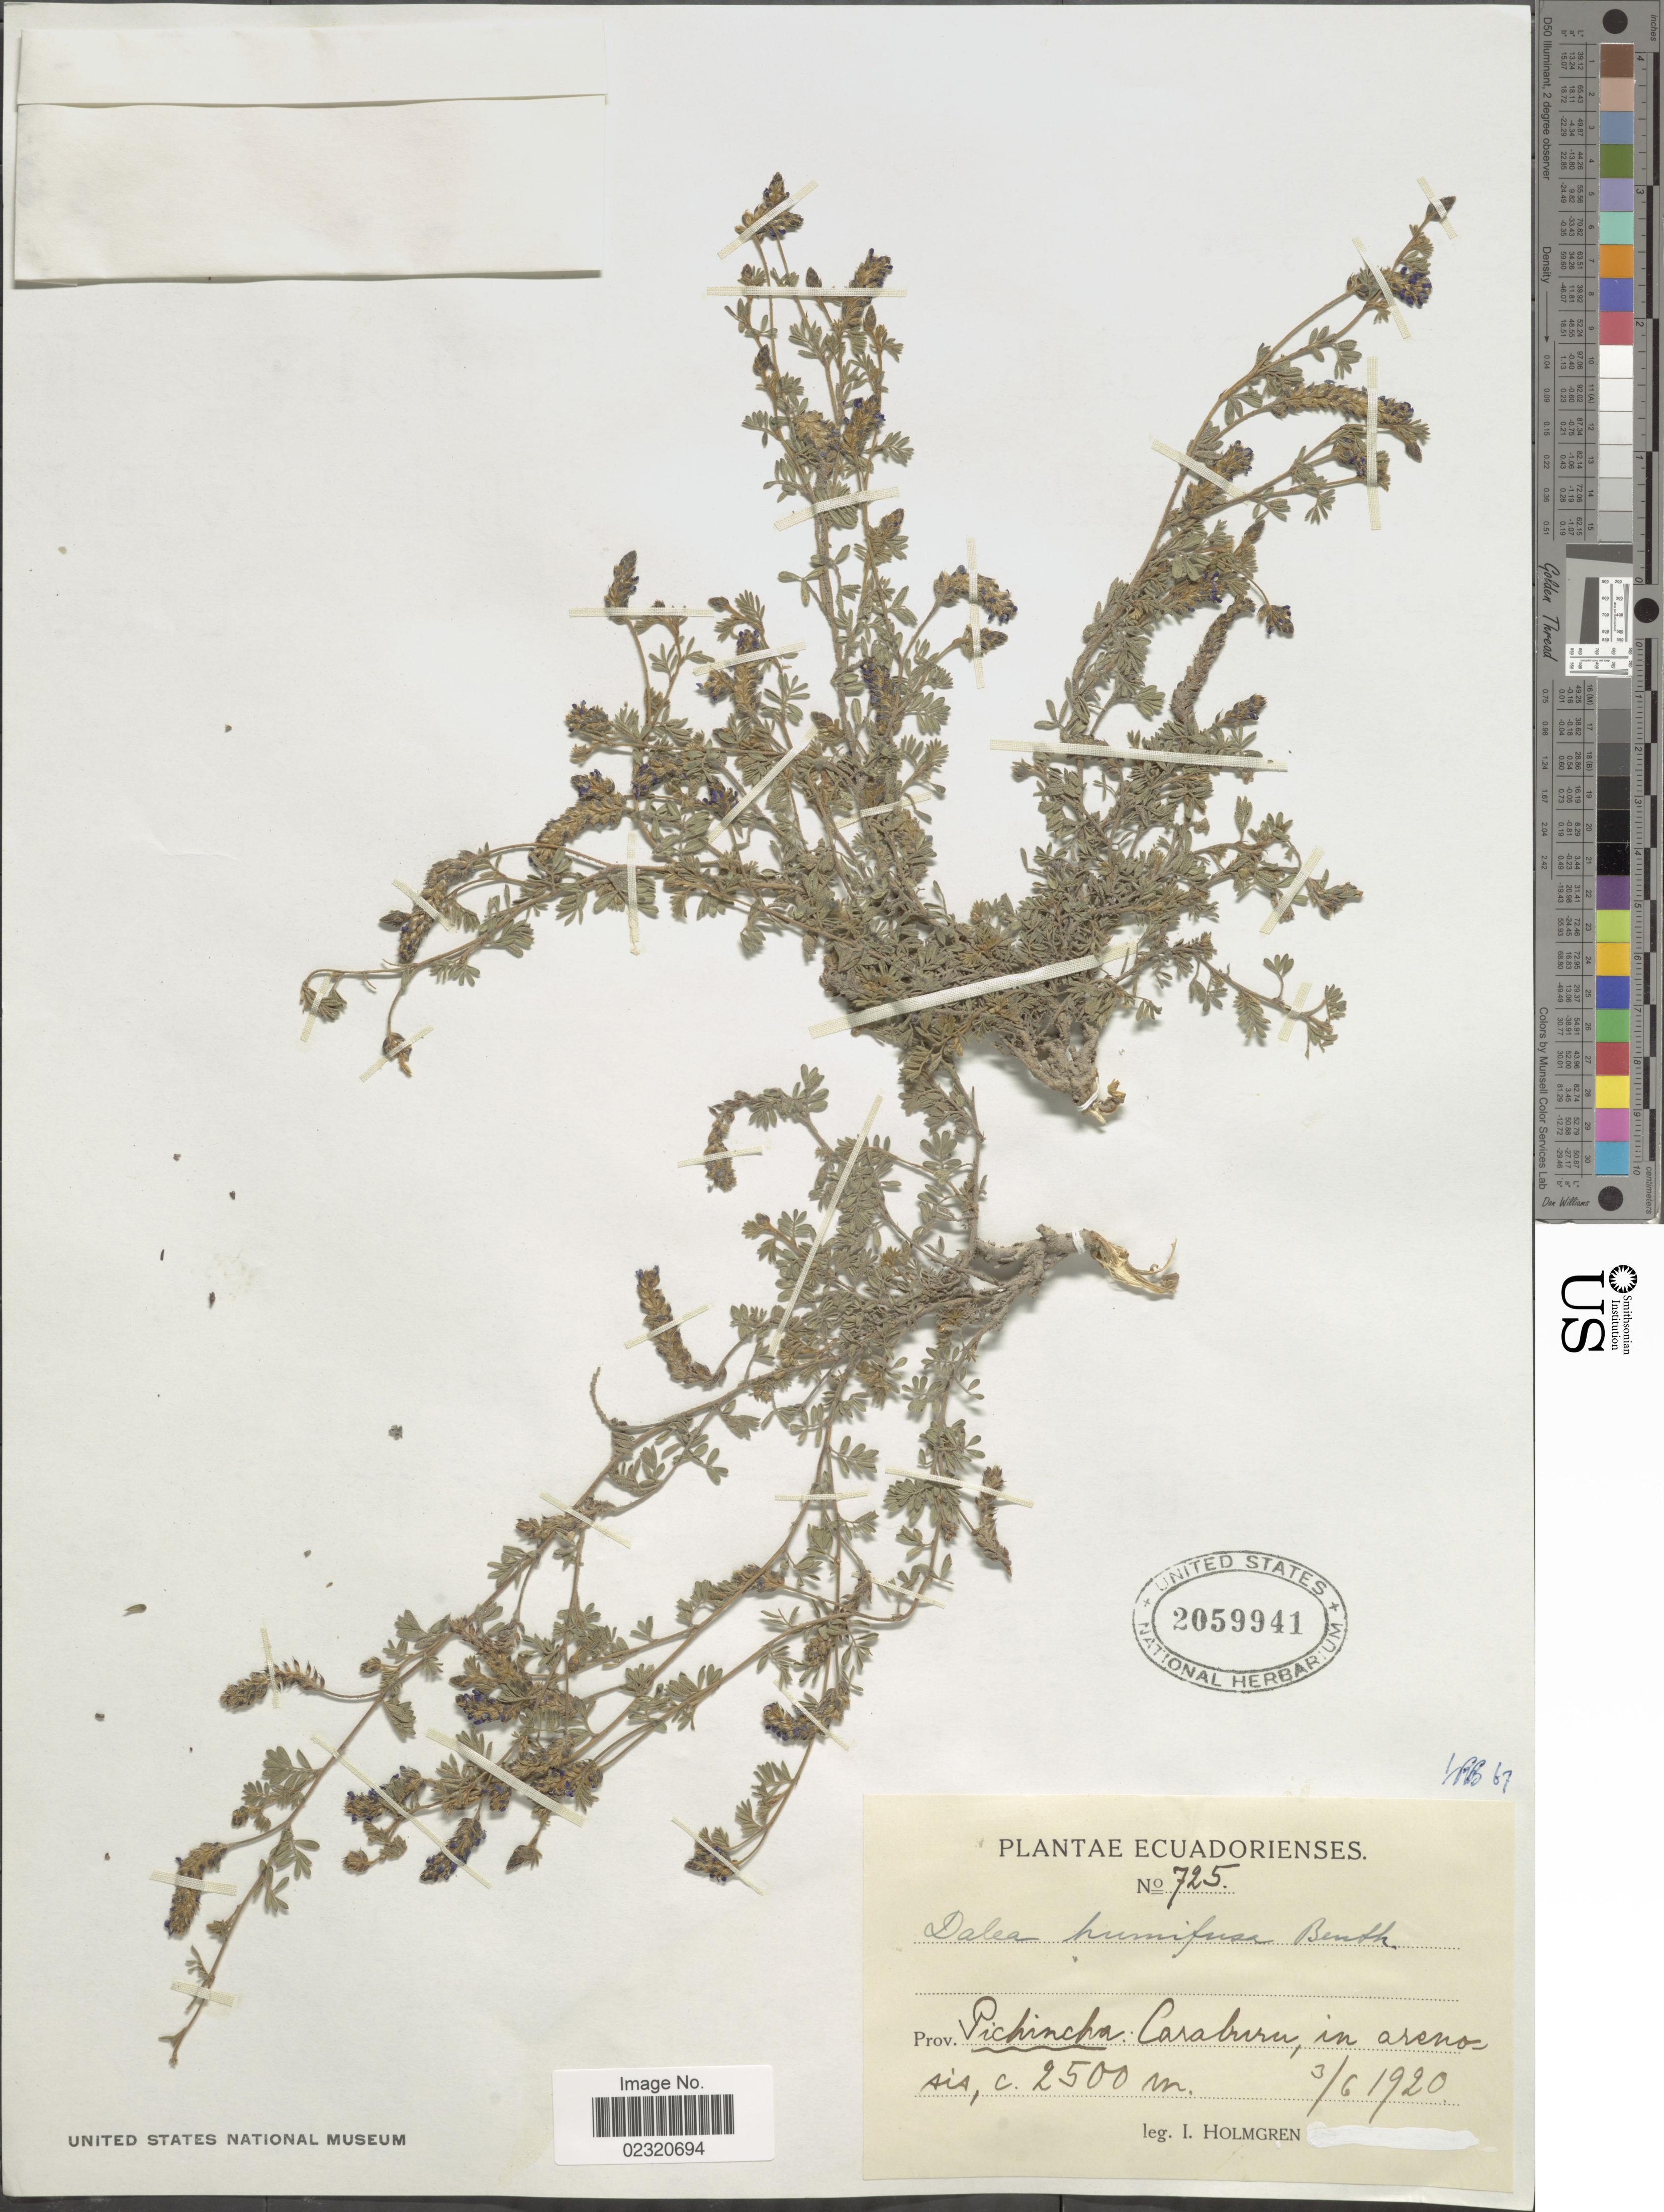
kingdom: Plantae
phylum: Tracheophyta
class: Magnoliopsida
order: Fabales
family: Fabaceae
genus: Dalea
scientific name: Dalea humifusa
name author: Benth.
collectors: I. Holmgren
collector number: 725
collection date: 1920-06-03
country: Ecuador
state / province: Pichincha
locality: Caraburu, in arenosis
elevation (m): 2500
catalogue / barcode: US 2059941